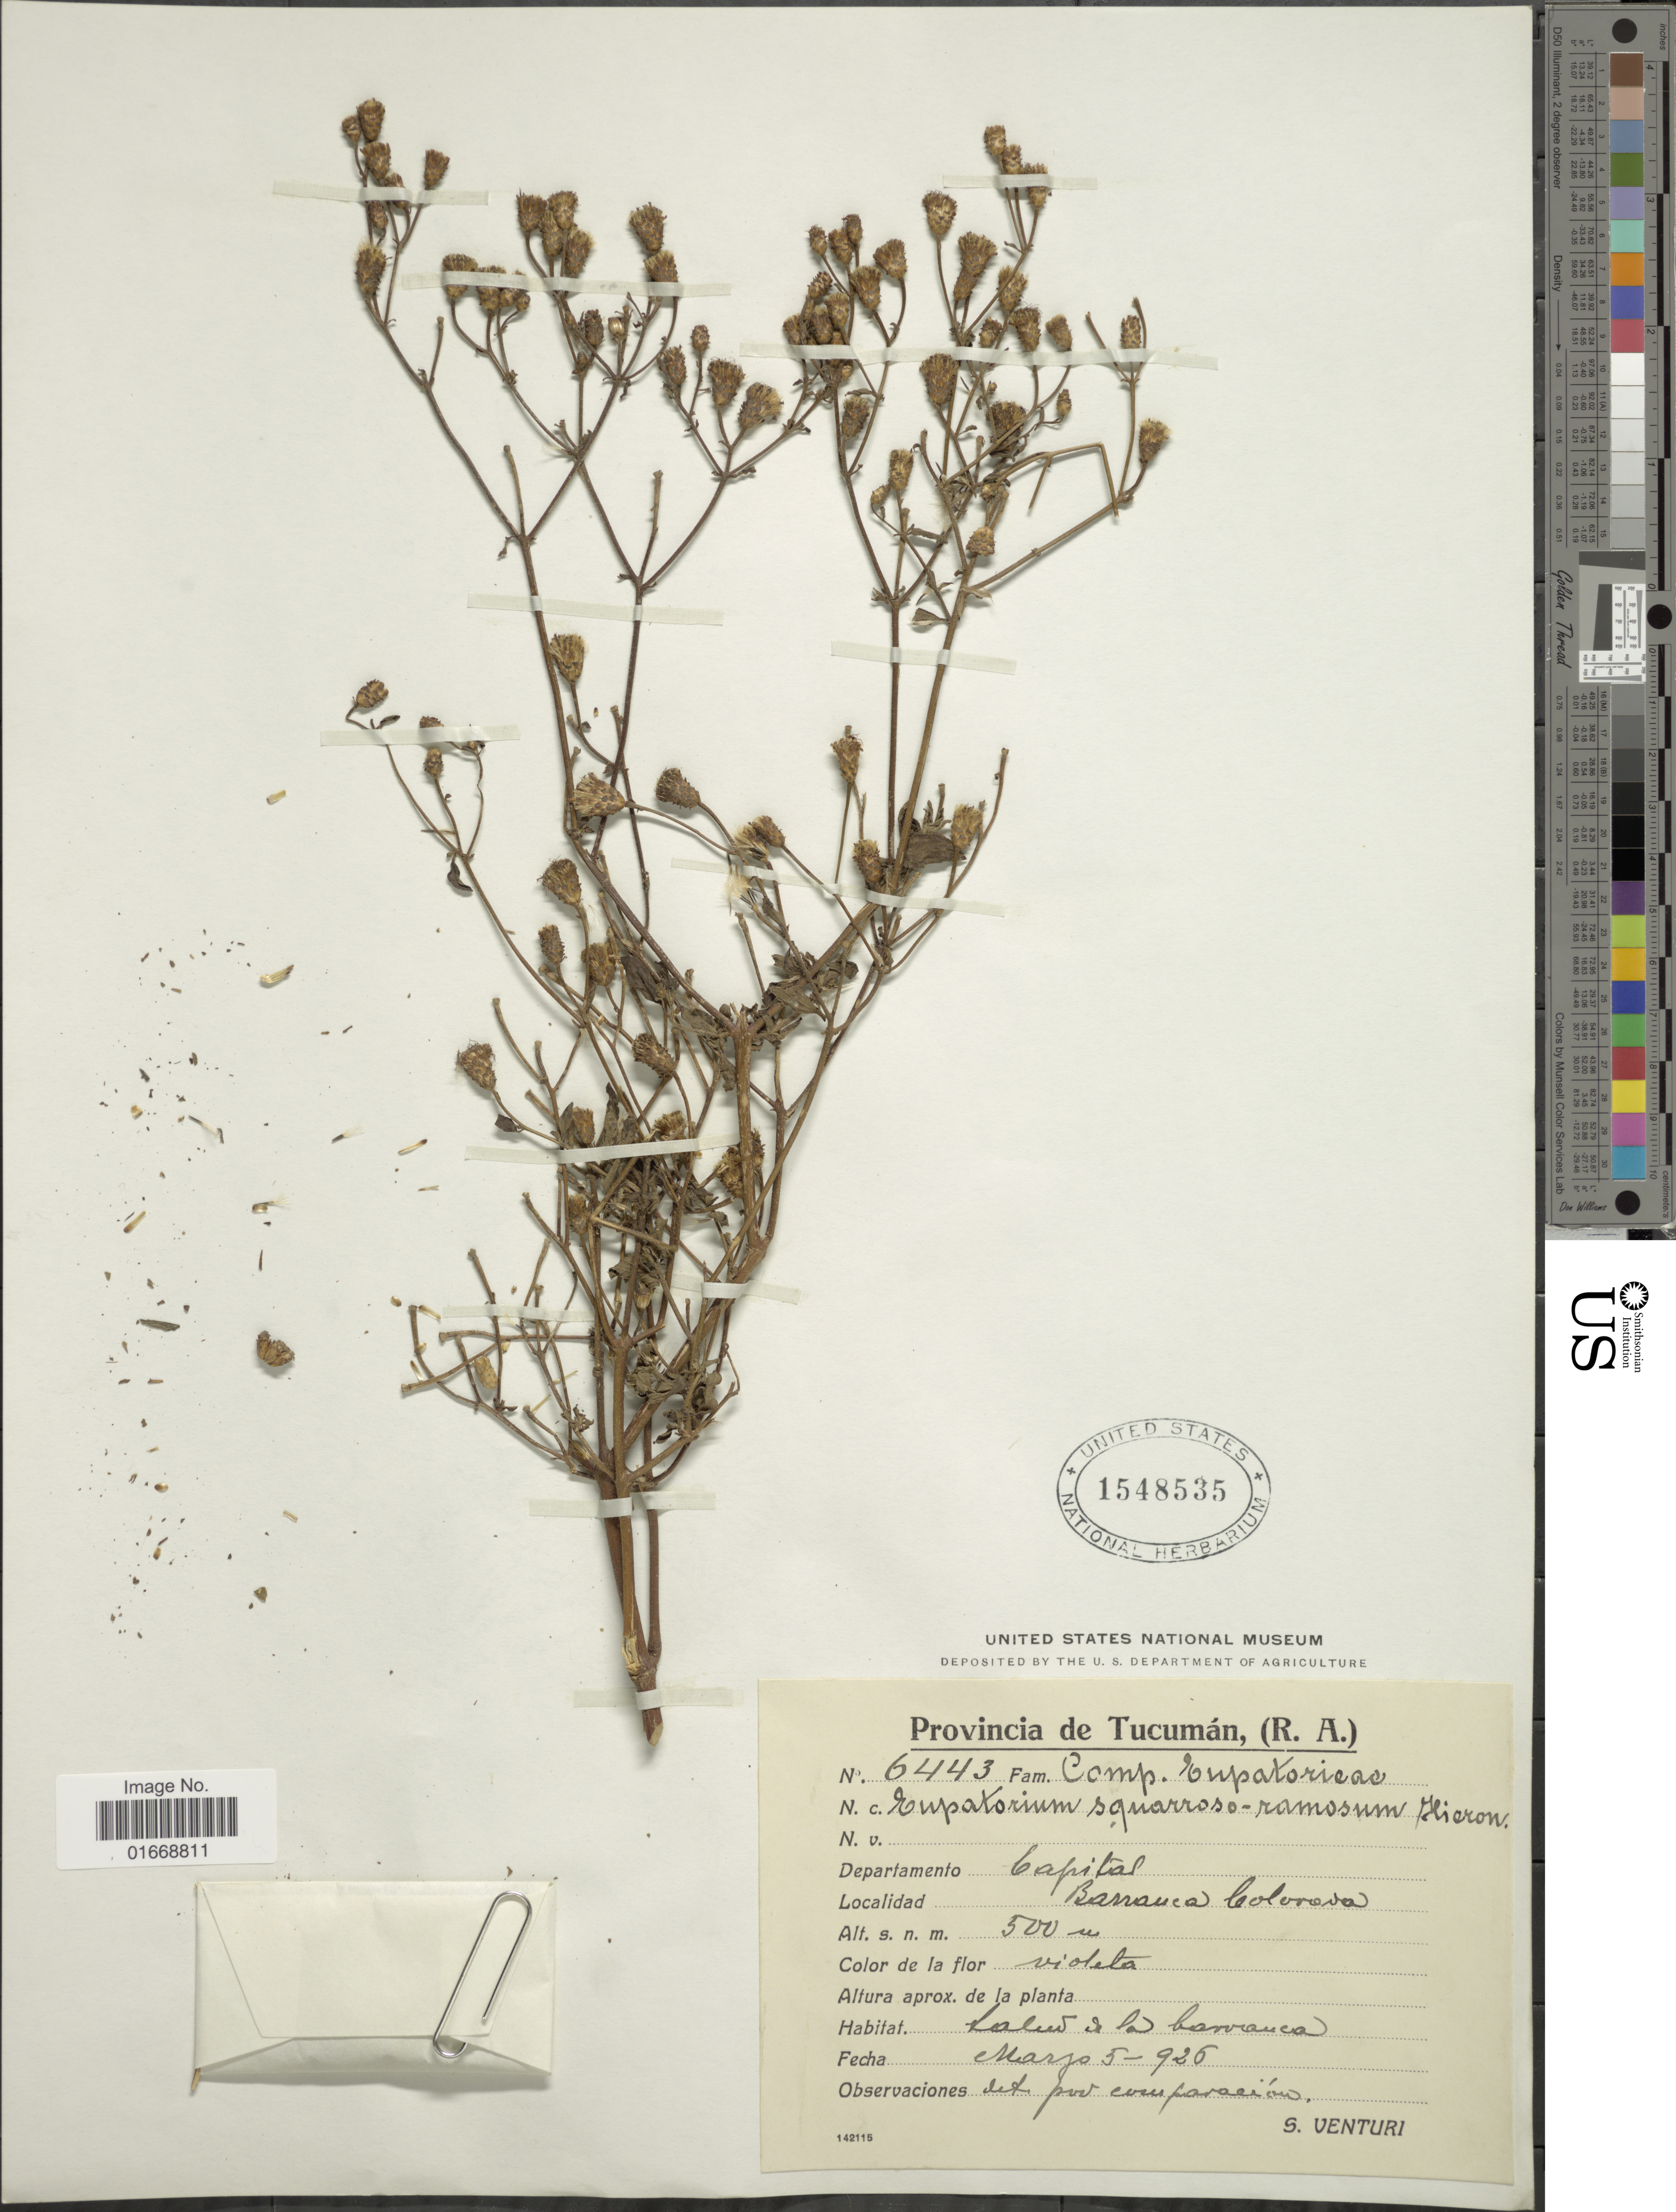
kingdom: Plantae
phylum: Tracheophyta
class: Magnoliopsida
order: Asterales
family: Asteraceae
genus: Chromolaena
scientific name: Chromolaena squarroso-ramosa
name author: (Hieron.) R.M. King & H. Rob.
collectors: S. Venturi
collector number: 6443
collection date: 1925-03-05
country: Argentina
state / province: Tucuman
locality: Departamento Capital, Barranca Colorada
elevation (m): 500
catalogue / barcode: US 1548535